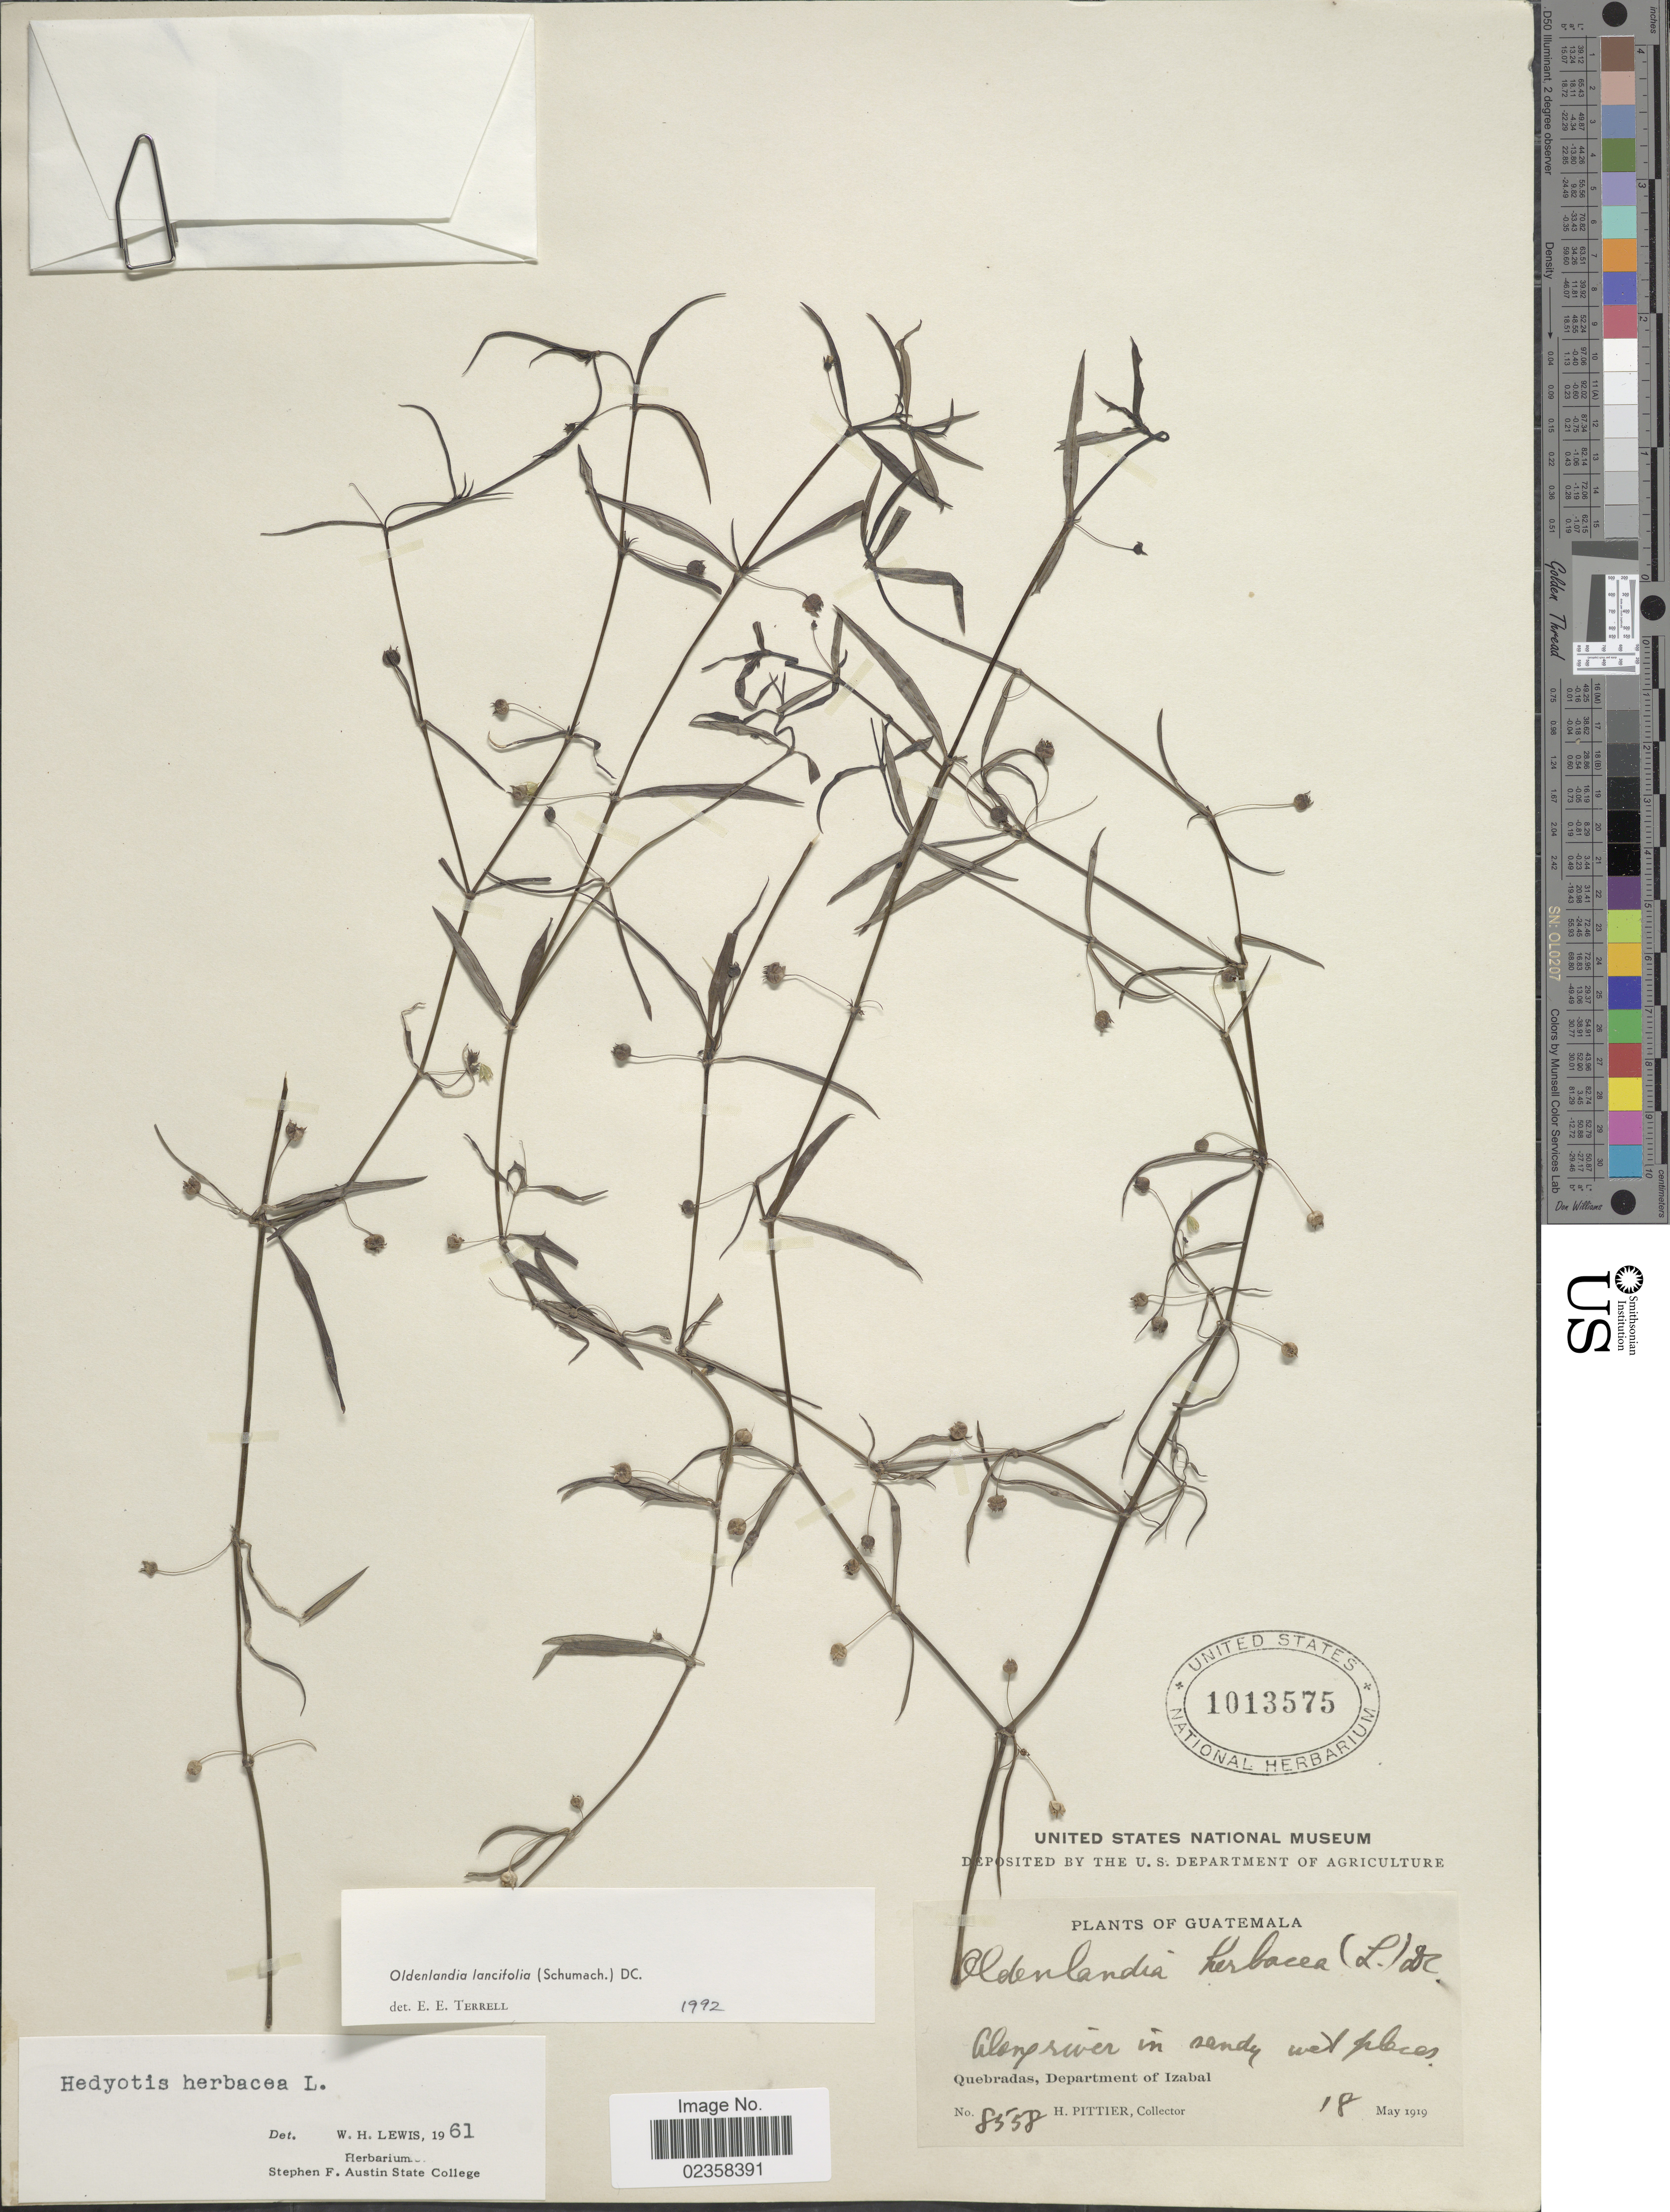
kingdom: Plantae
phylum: Tracheophyta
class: Magnoliopsida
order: Gentianales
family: Rubiaceae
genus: Oldenlandia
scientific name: Oldenlandia lancifolia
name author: (Schumach.) DC.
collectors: H. F. Pittier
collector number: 8558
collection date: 1919-05-18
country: Guatemala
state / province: Izabal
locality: Along river in sandy wet places. Quebradas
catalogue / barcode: US 1013575